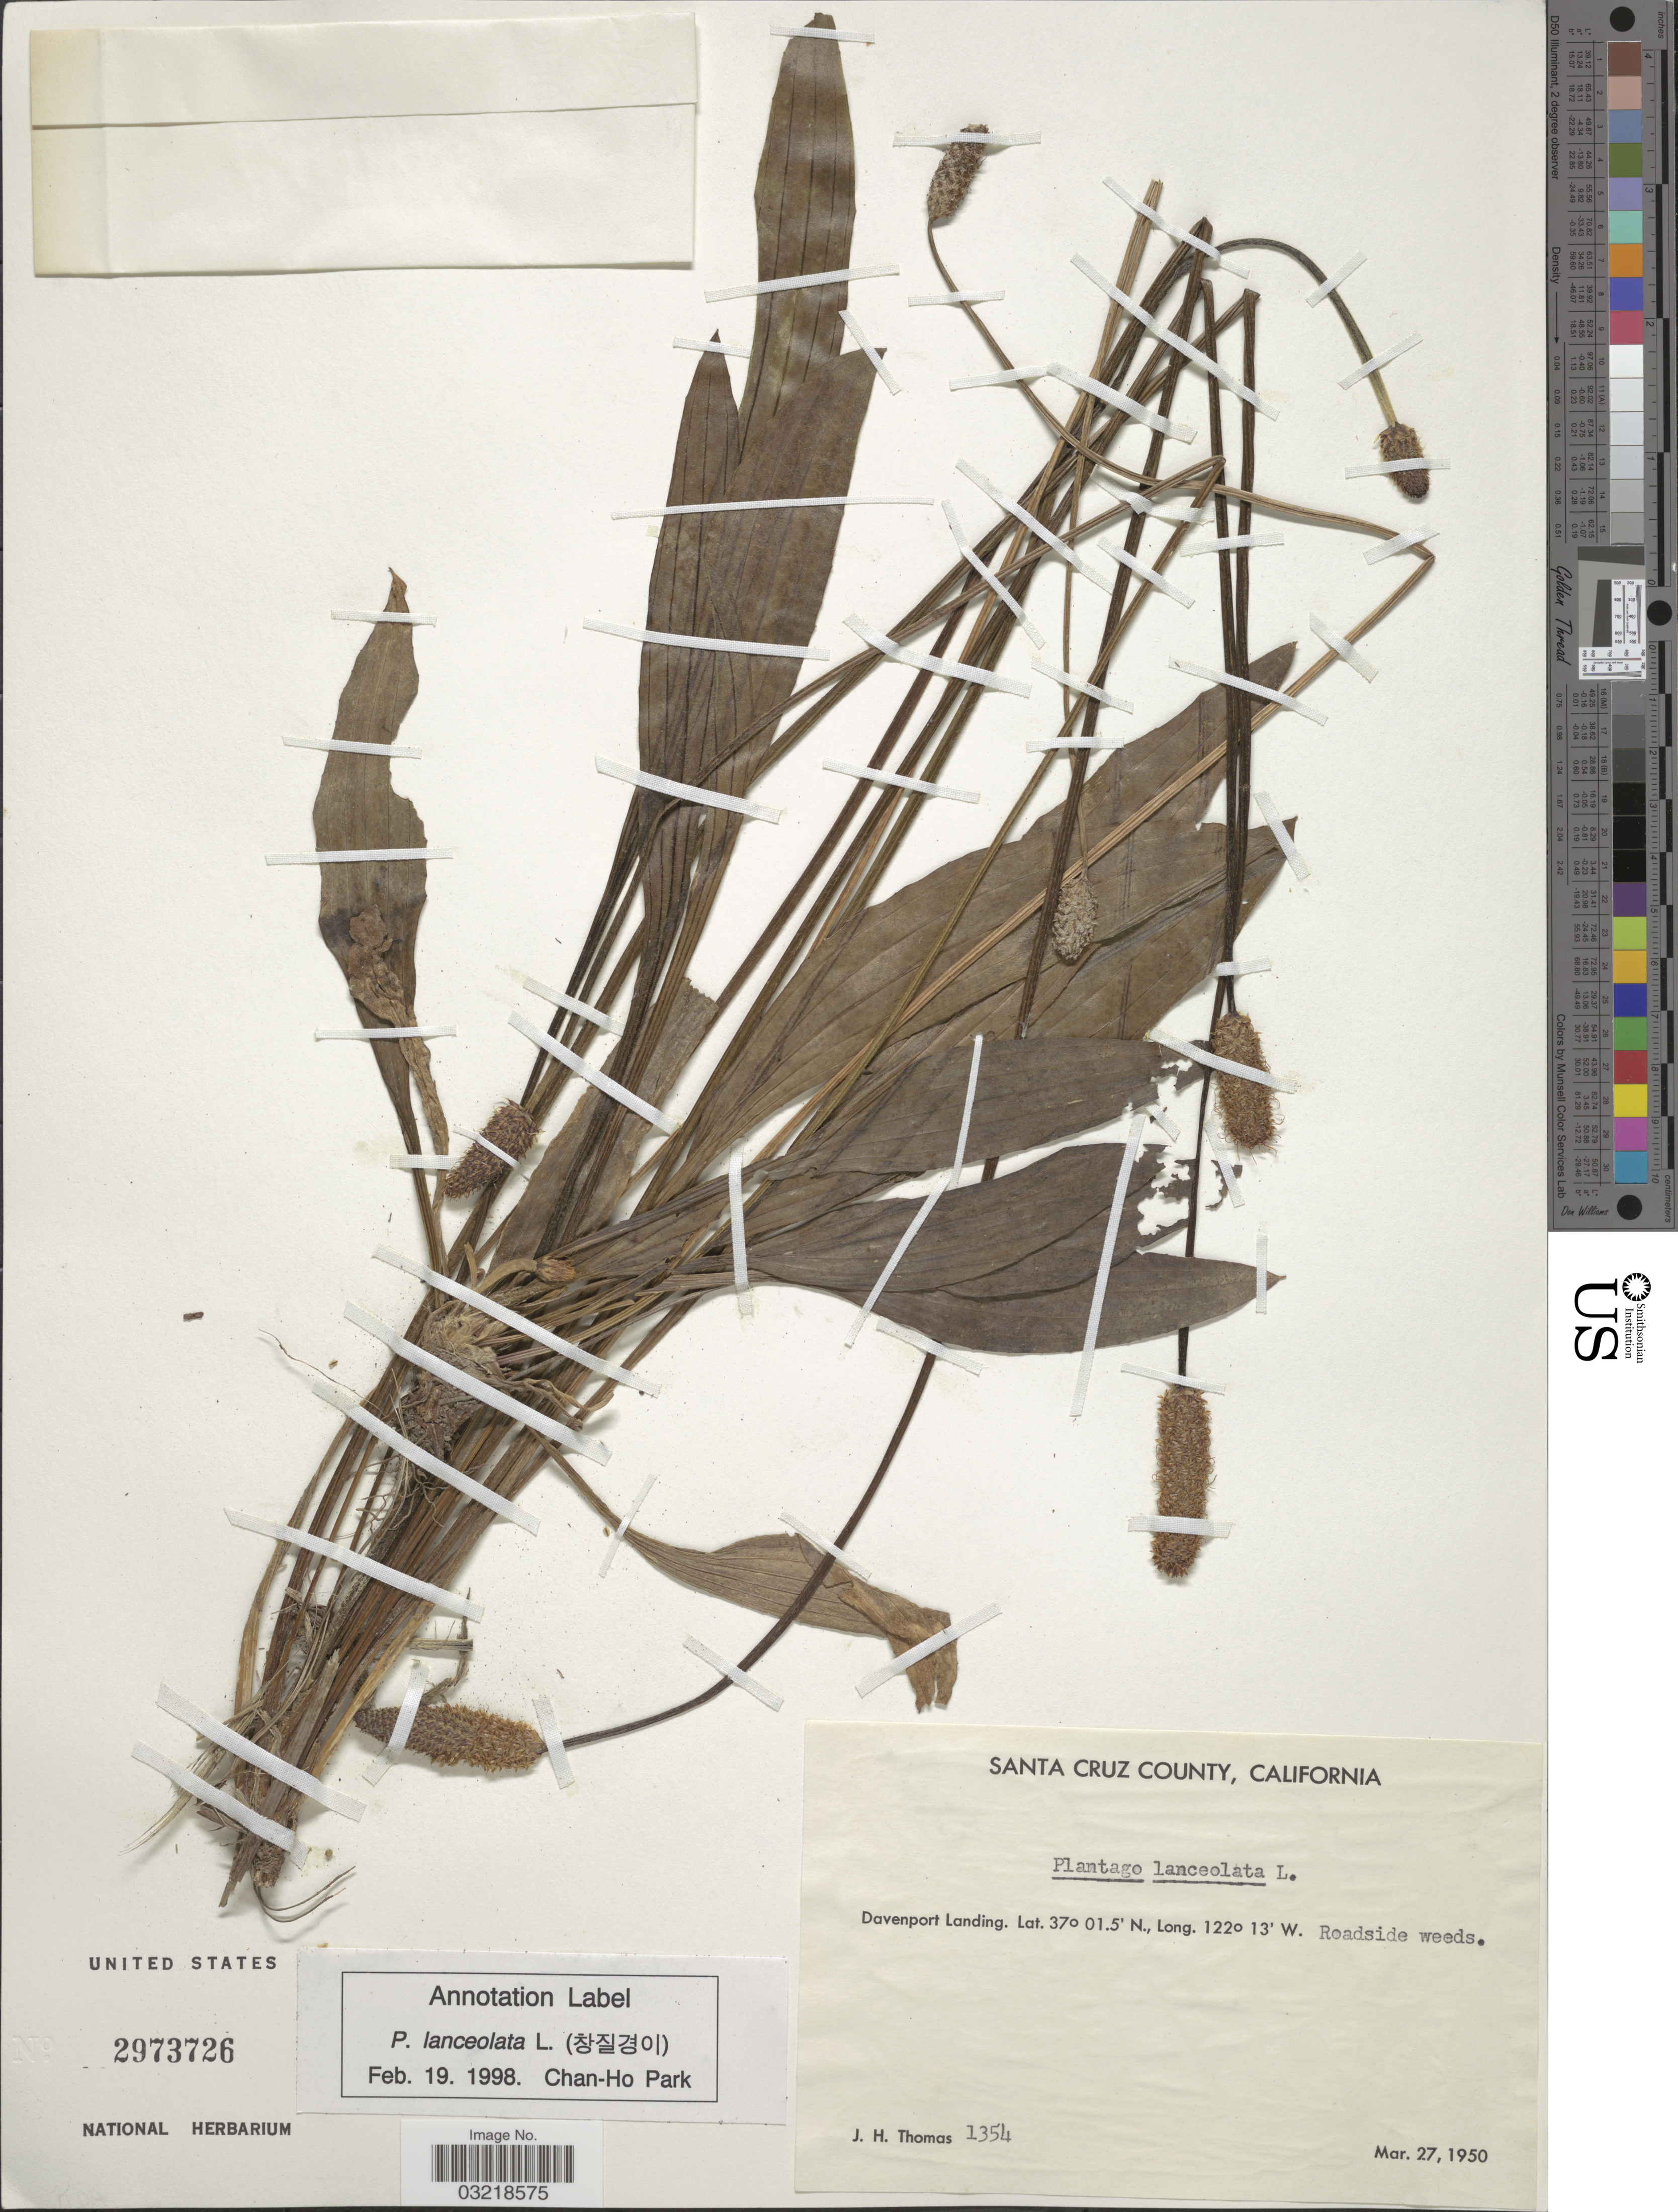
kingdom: Plantae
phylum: Tracheophyta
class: Magnoliopsida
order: Lamiales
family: Plantaginaceae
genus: Plantago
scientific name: Plantago lanceolata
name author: L.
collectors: J. H. Thomas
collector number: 1354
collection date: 1950-03-27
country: United States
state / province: California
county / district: Santa Cruz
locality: Santa Cruz County. Davenport Landing.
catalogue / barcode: US 2973726